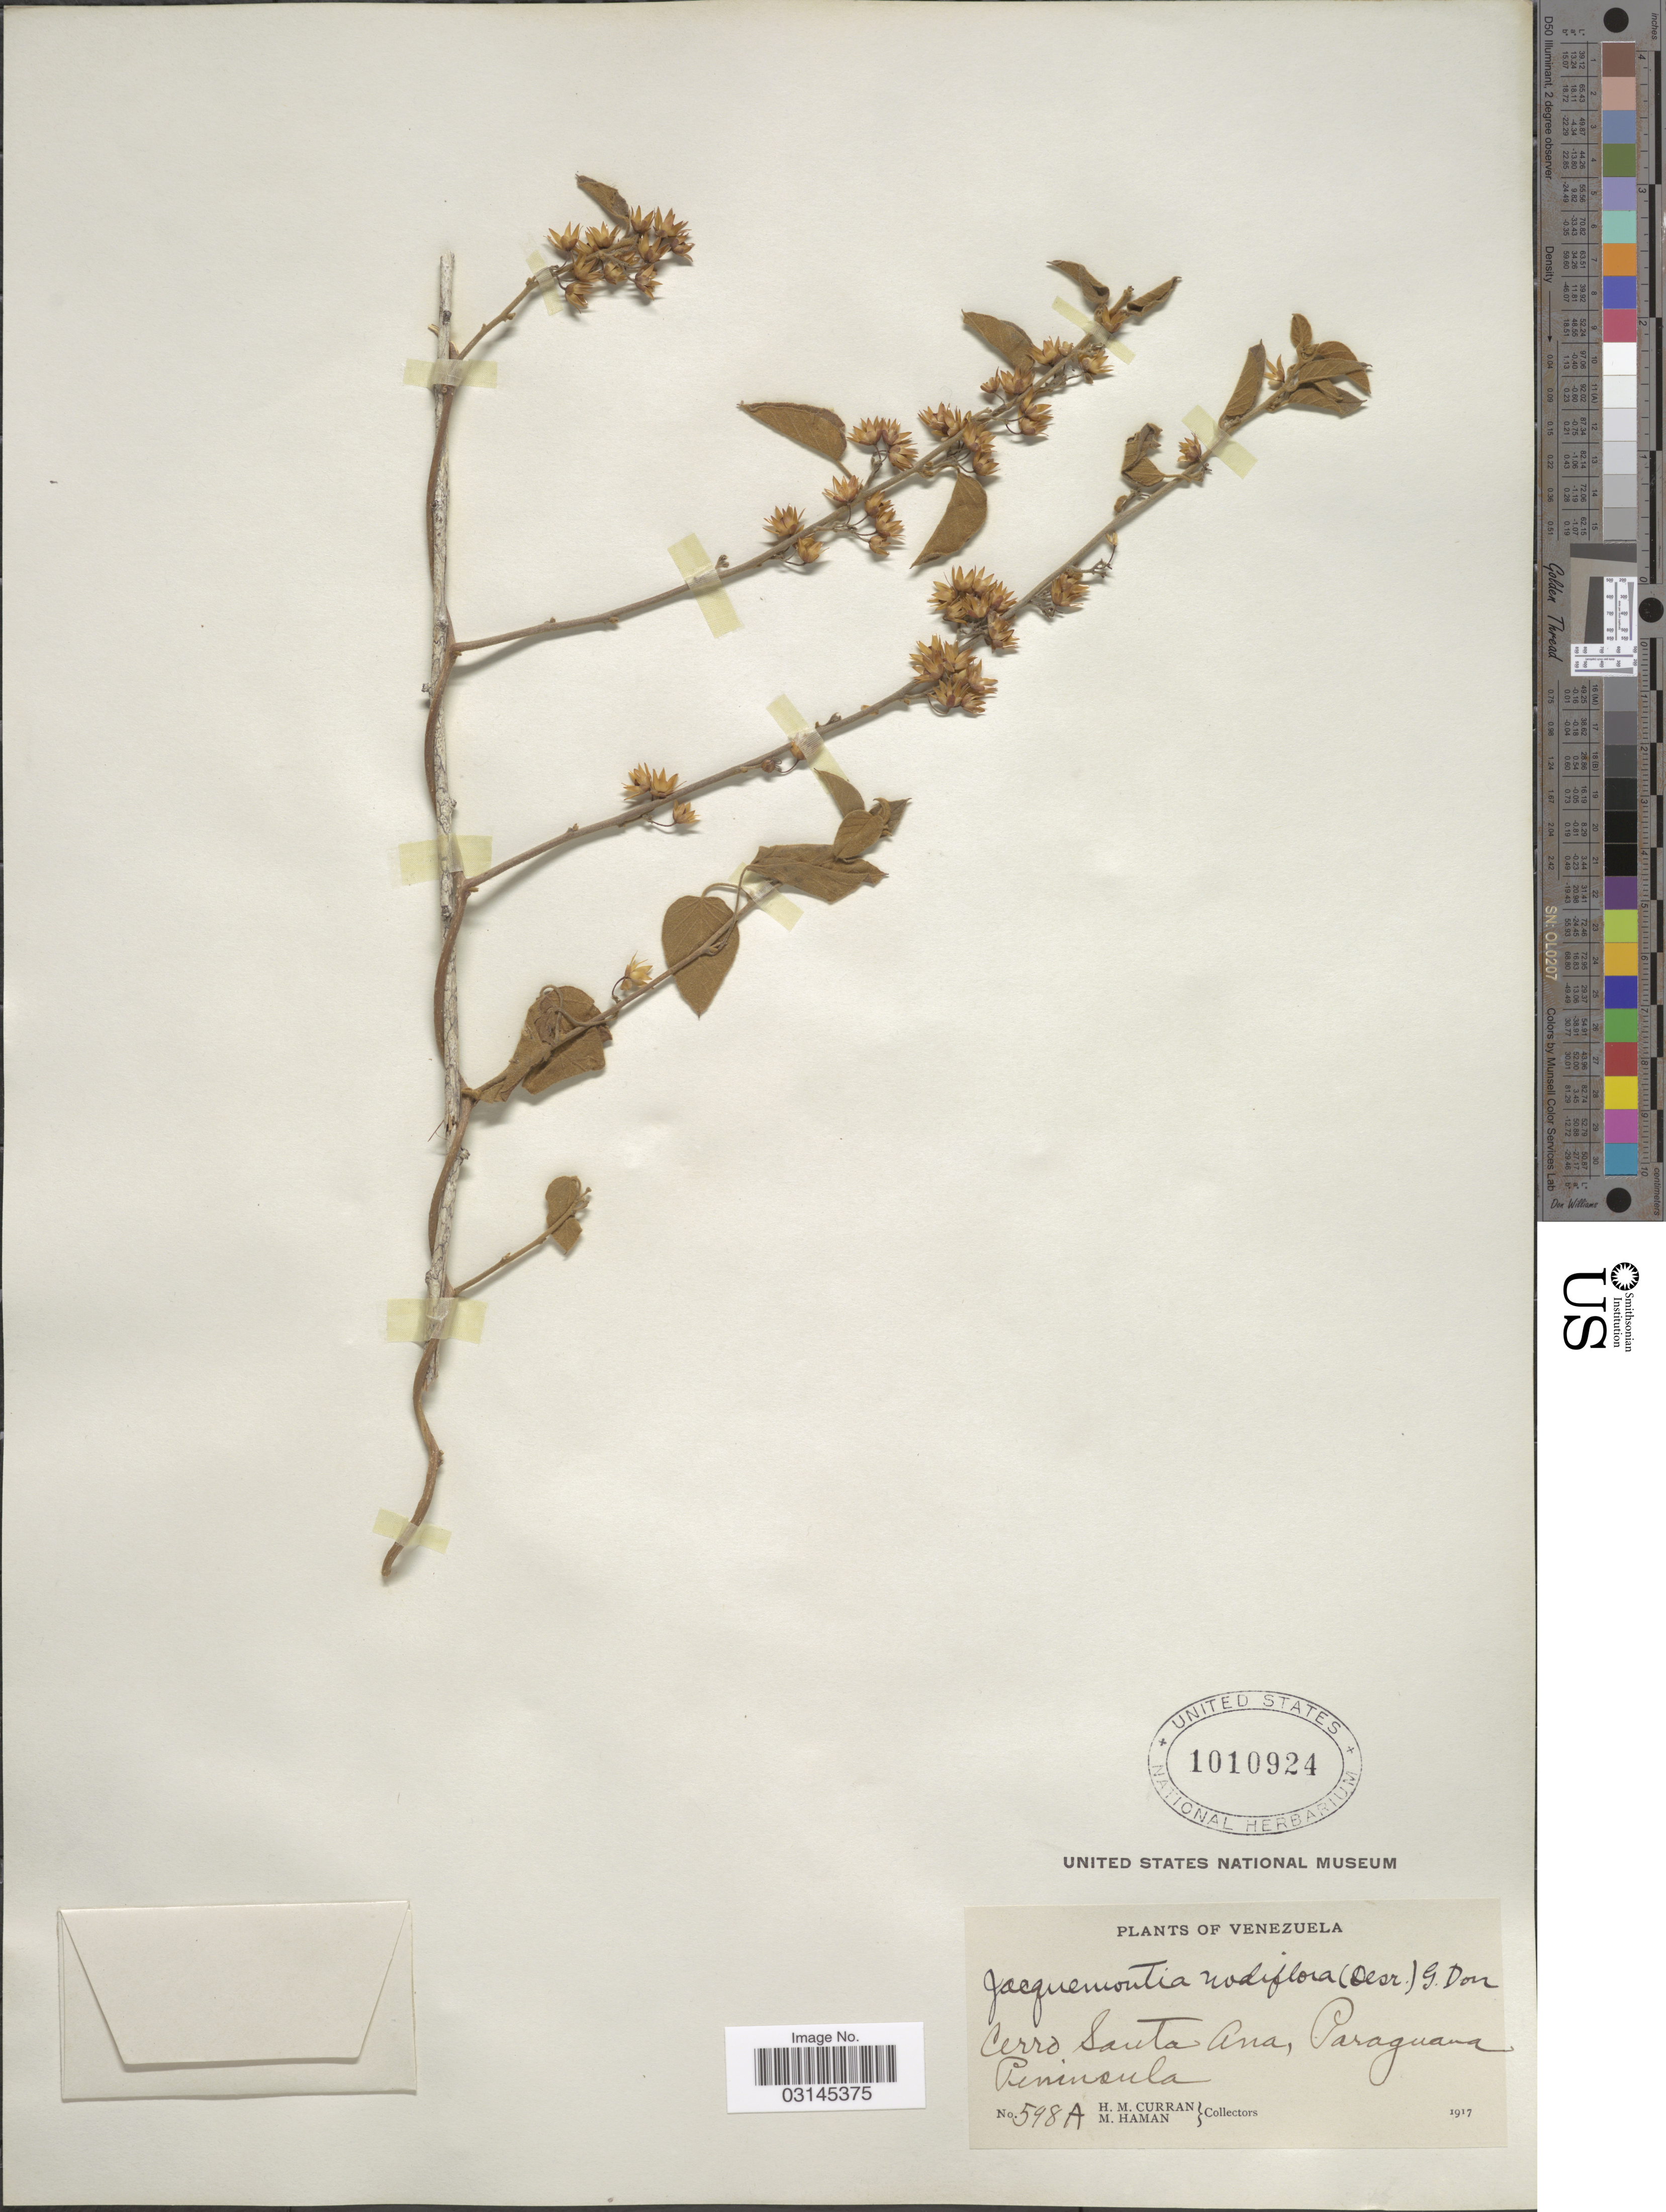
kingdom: Plantae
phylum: Tracheophyta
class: Magnoliopsida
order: Solanales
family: Convolvulaceae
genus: Convolvulus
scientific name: Convolvulus nodiflorus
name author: Desr.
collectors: H. M. Curran & M. Haman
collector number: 598A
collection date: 1917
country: Venezuela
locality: Cerro Santa Ana, Paraguana Peninsula.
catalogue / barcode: US 1010924